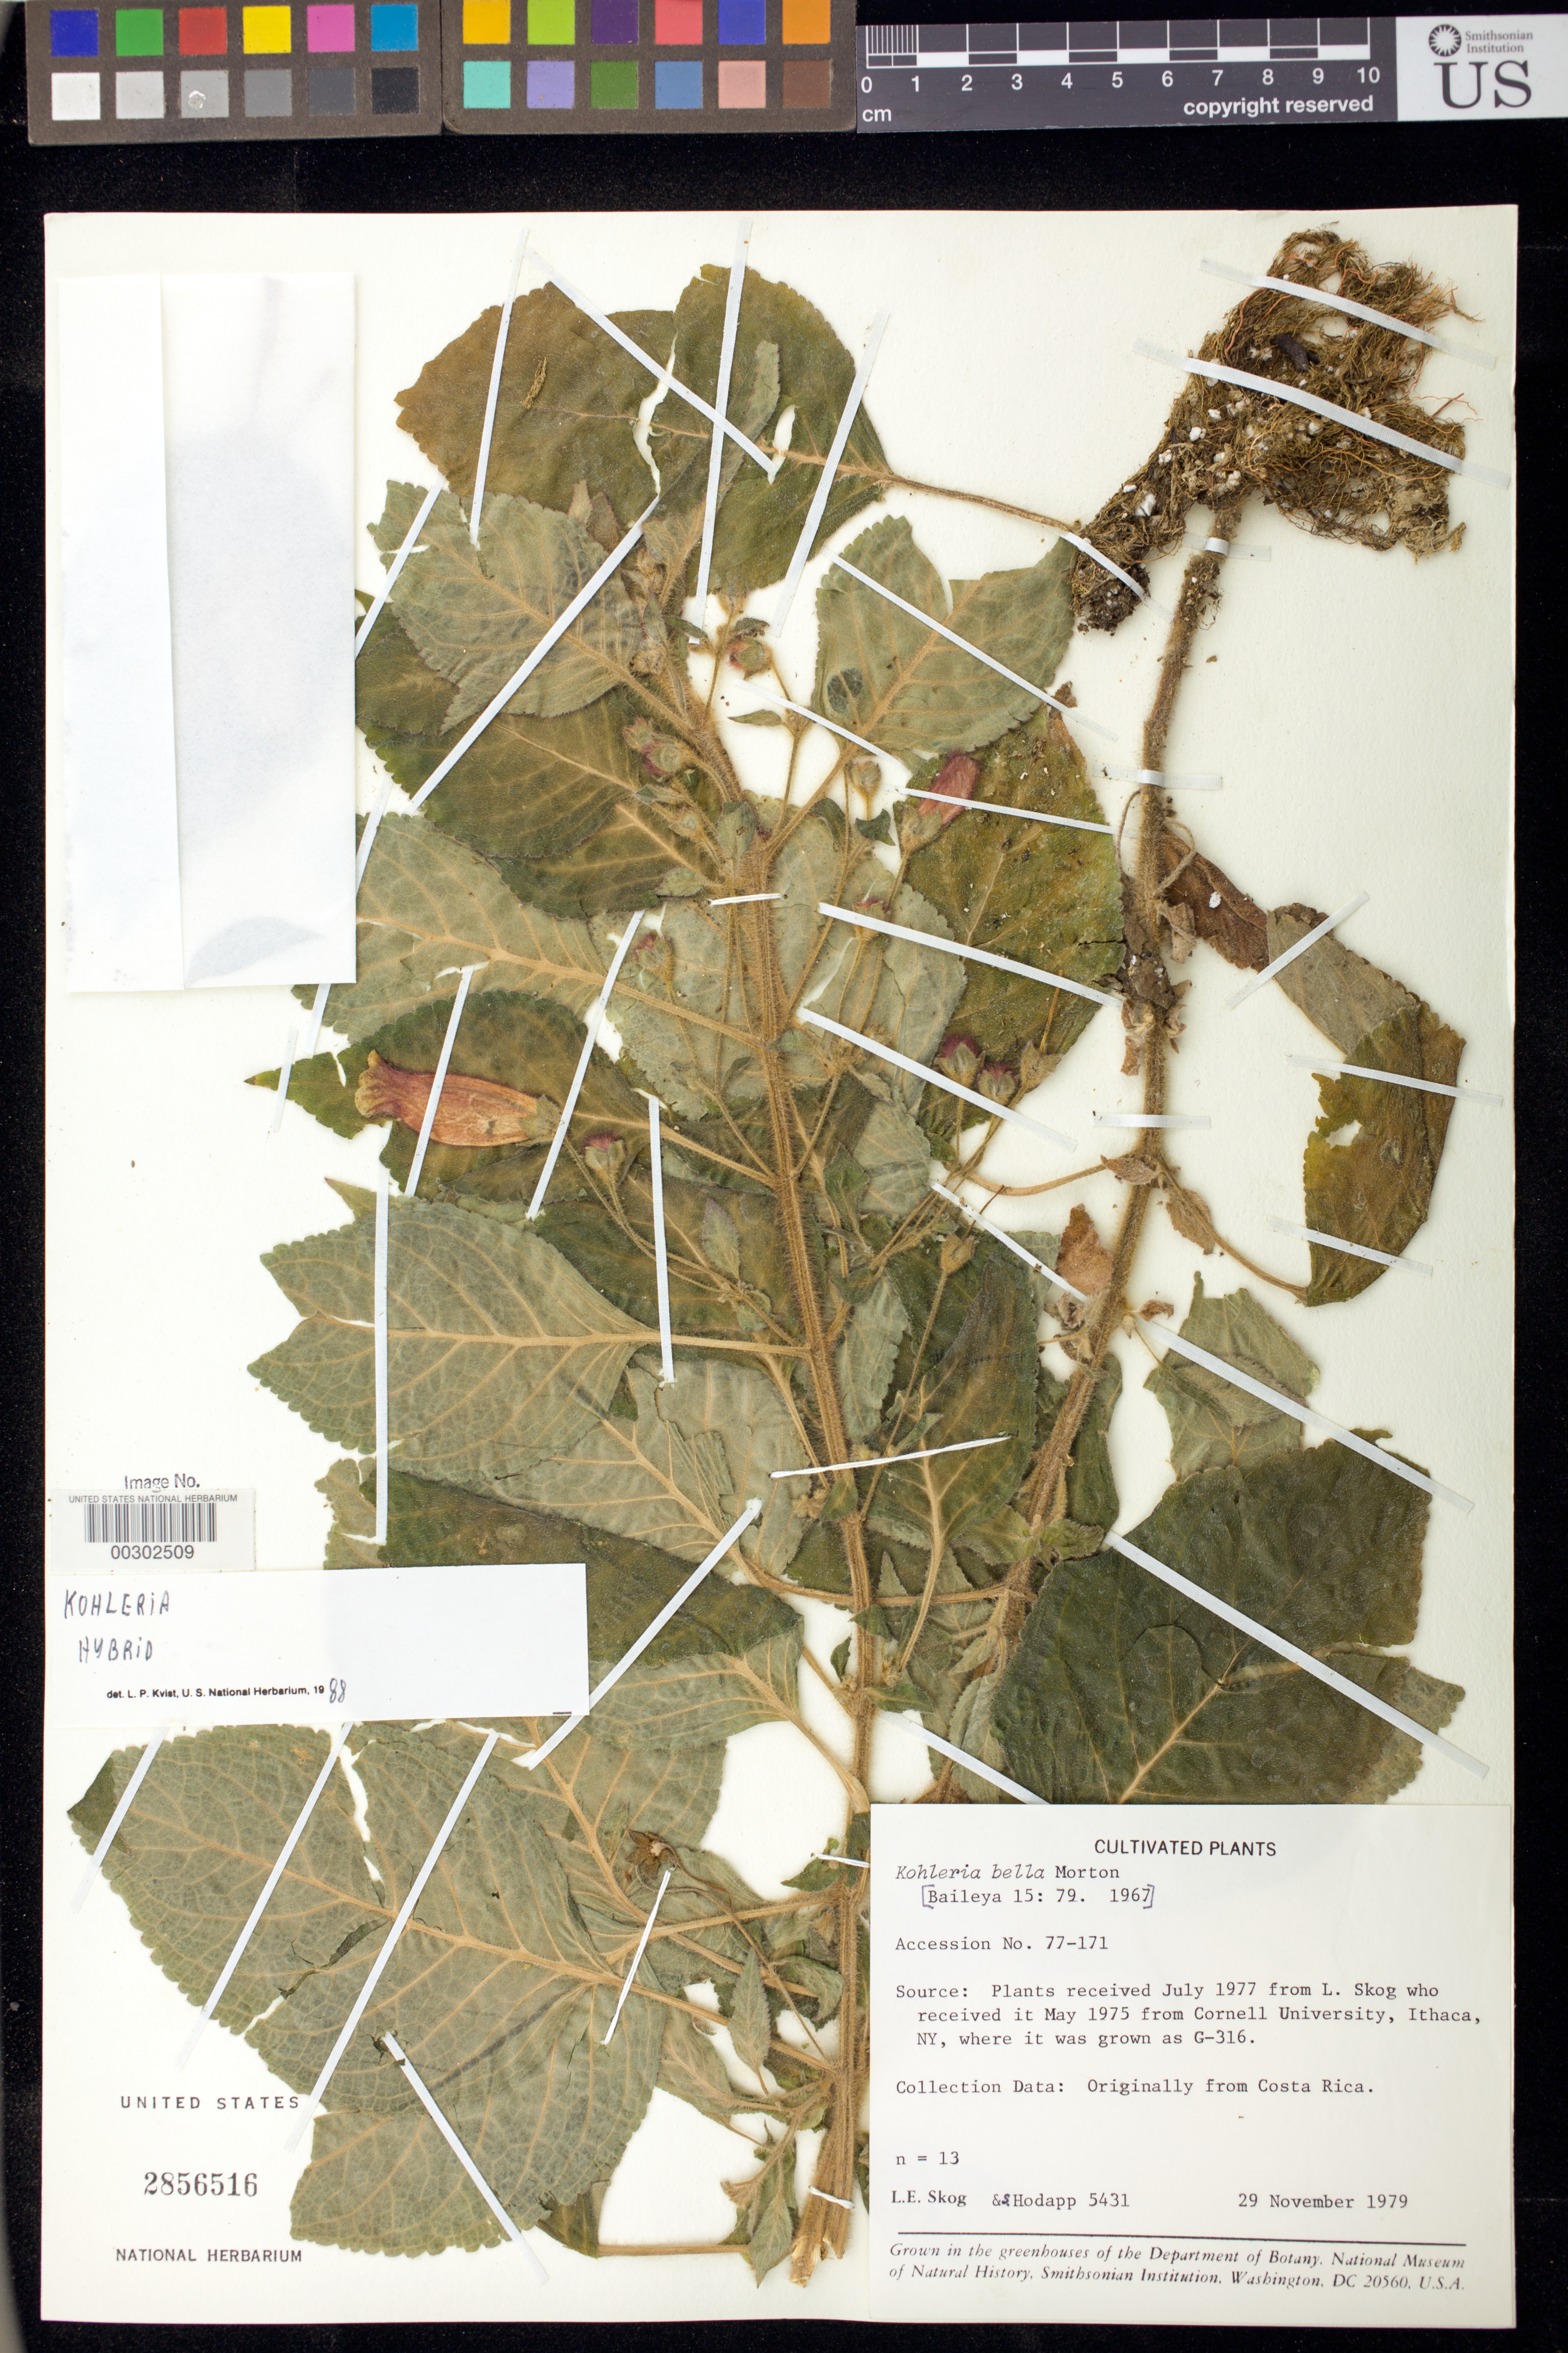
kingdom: Plantae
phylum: Tracheophyta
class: Magnoliopsida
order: Lamiales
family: Gesneriaceae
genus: Kohleria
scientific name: Kohleria 'Bella'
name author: (C.V. Morton)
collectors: L. E. Skog & S. Hodapp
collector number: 5431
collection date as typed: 29 Nov 1979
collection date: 1979-11-29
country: Costa Rica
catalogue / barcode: US 2856516